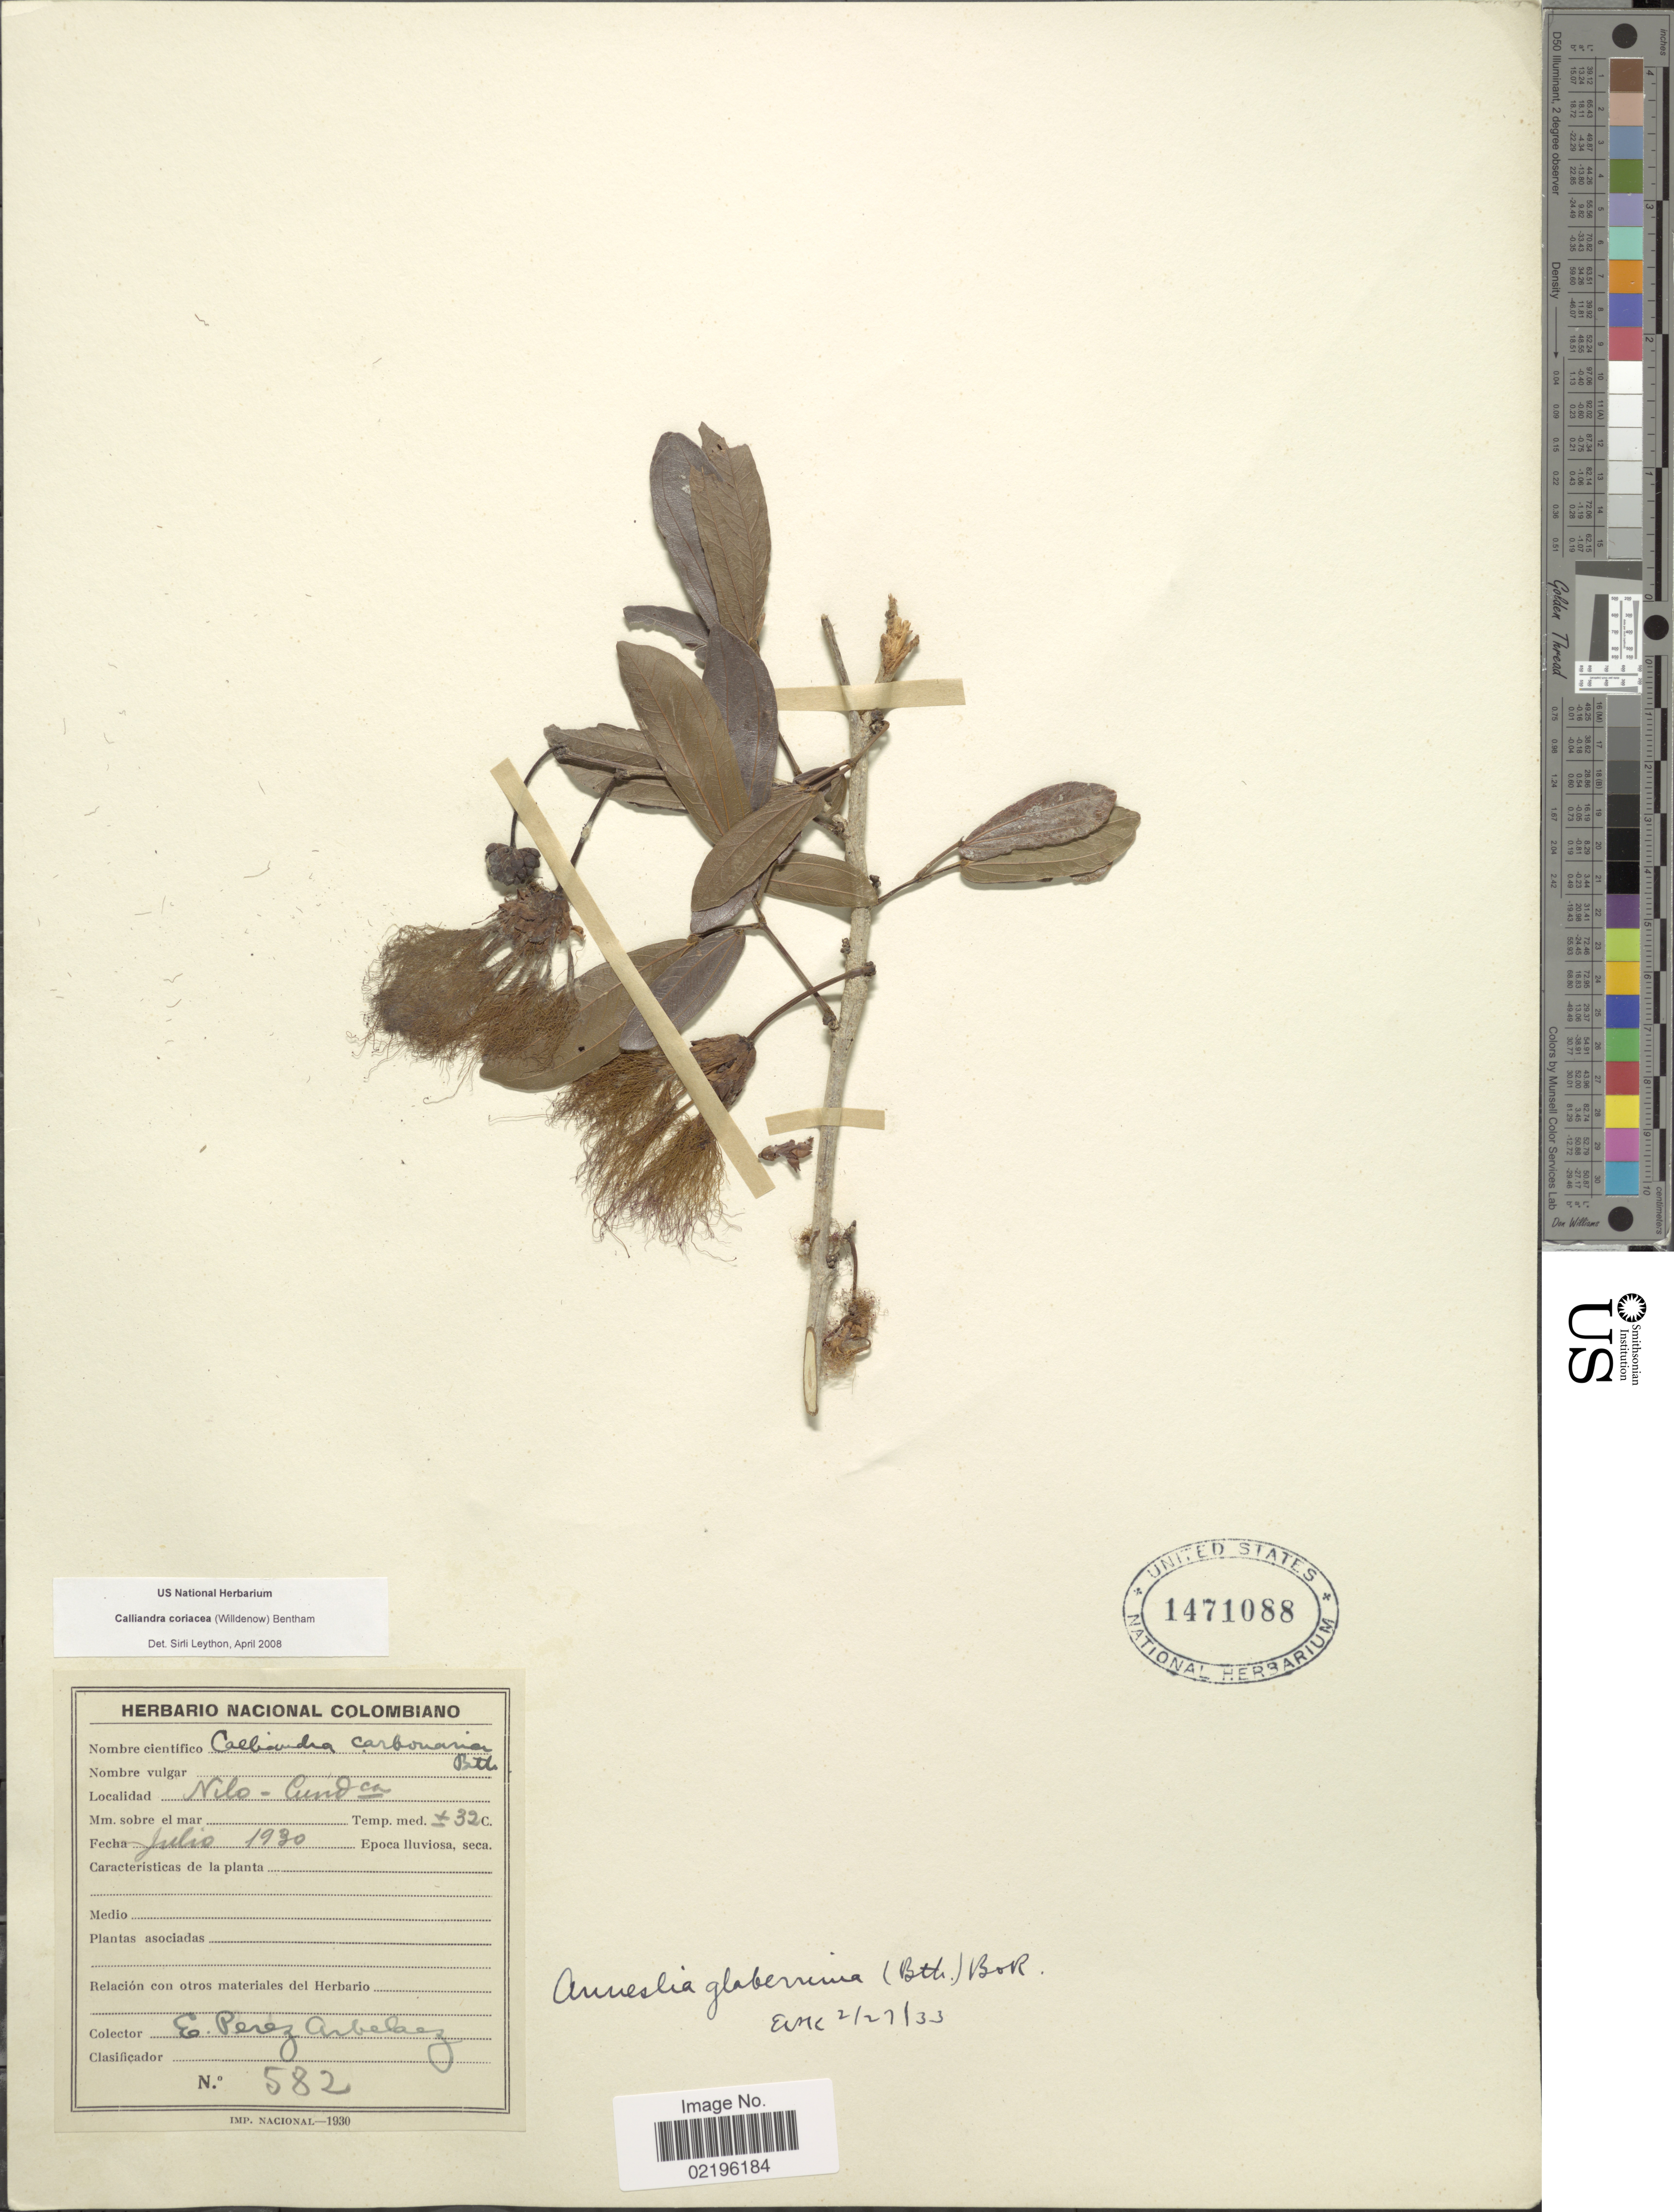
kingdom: Plantae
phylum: Tracheophyta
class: Magnoliopsida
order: Fabales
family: Fabaceae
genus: Calliandra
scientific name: Calliandra coriacea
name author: (Humb. & Bonpl. ex Willd.) Benth.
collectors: E. Pérez Arbeláez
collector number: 582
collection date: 1930-07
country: Colombia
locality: Nilo - Cundca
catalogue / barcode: US 1471088